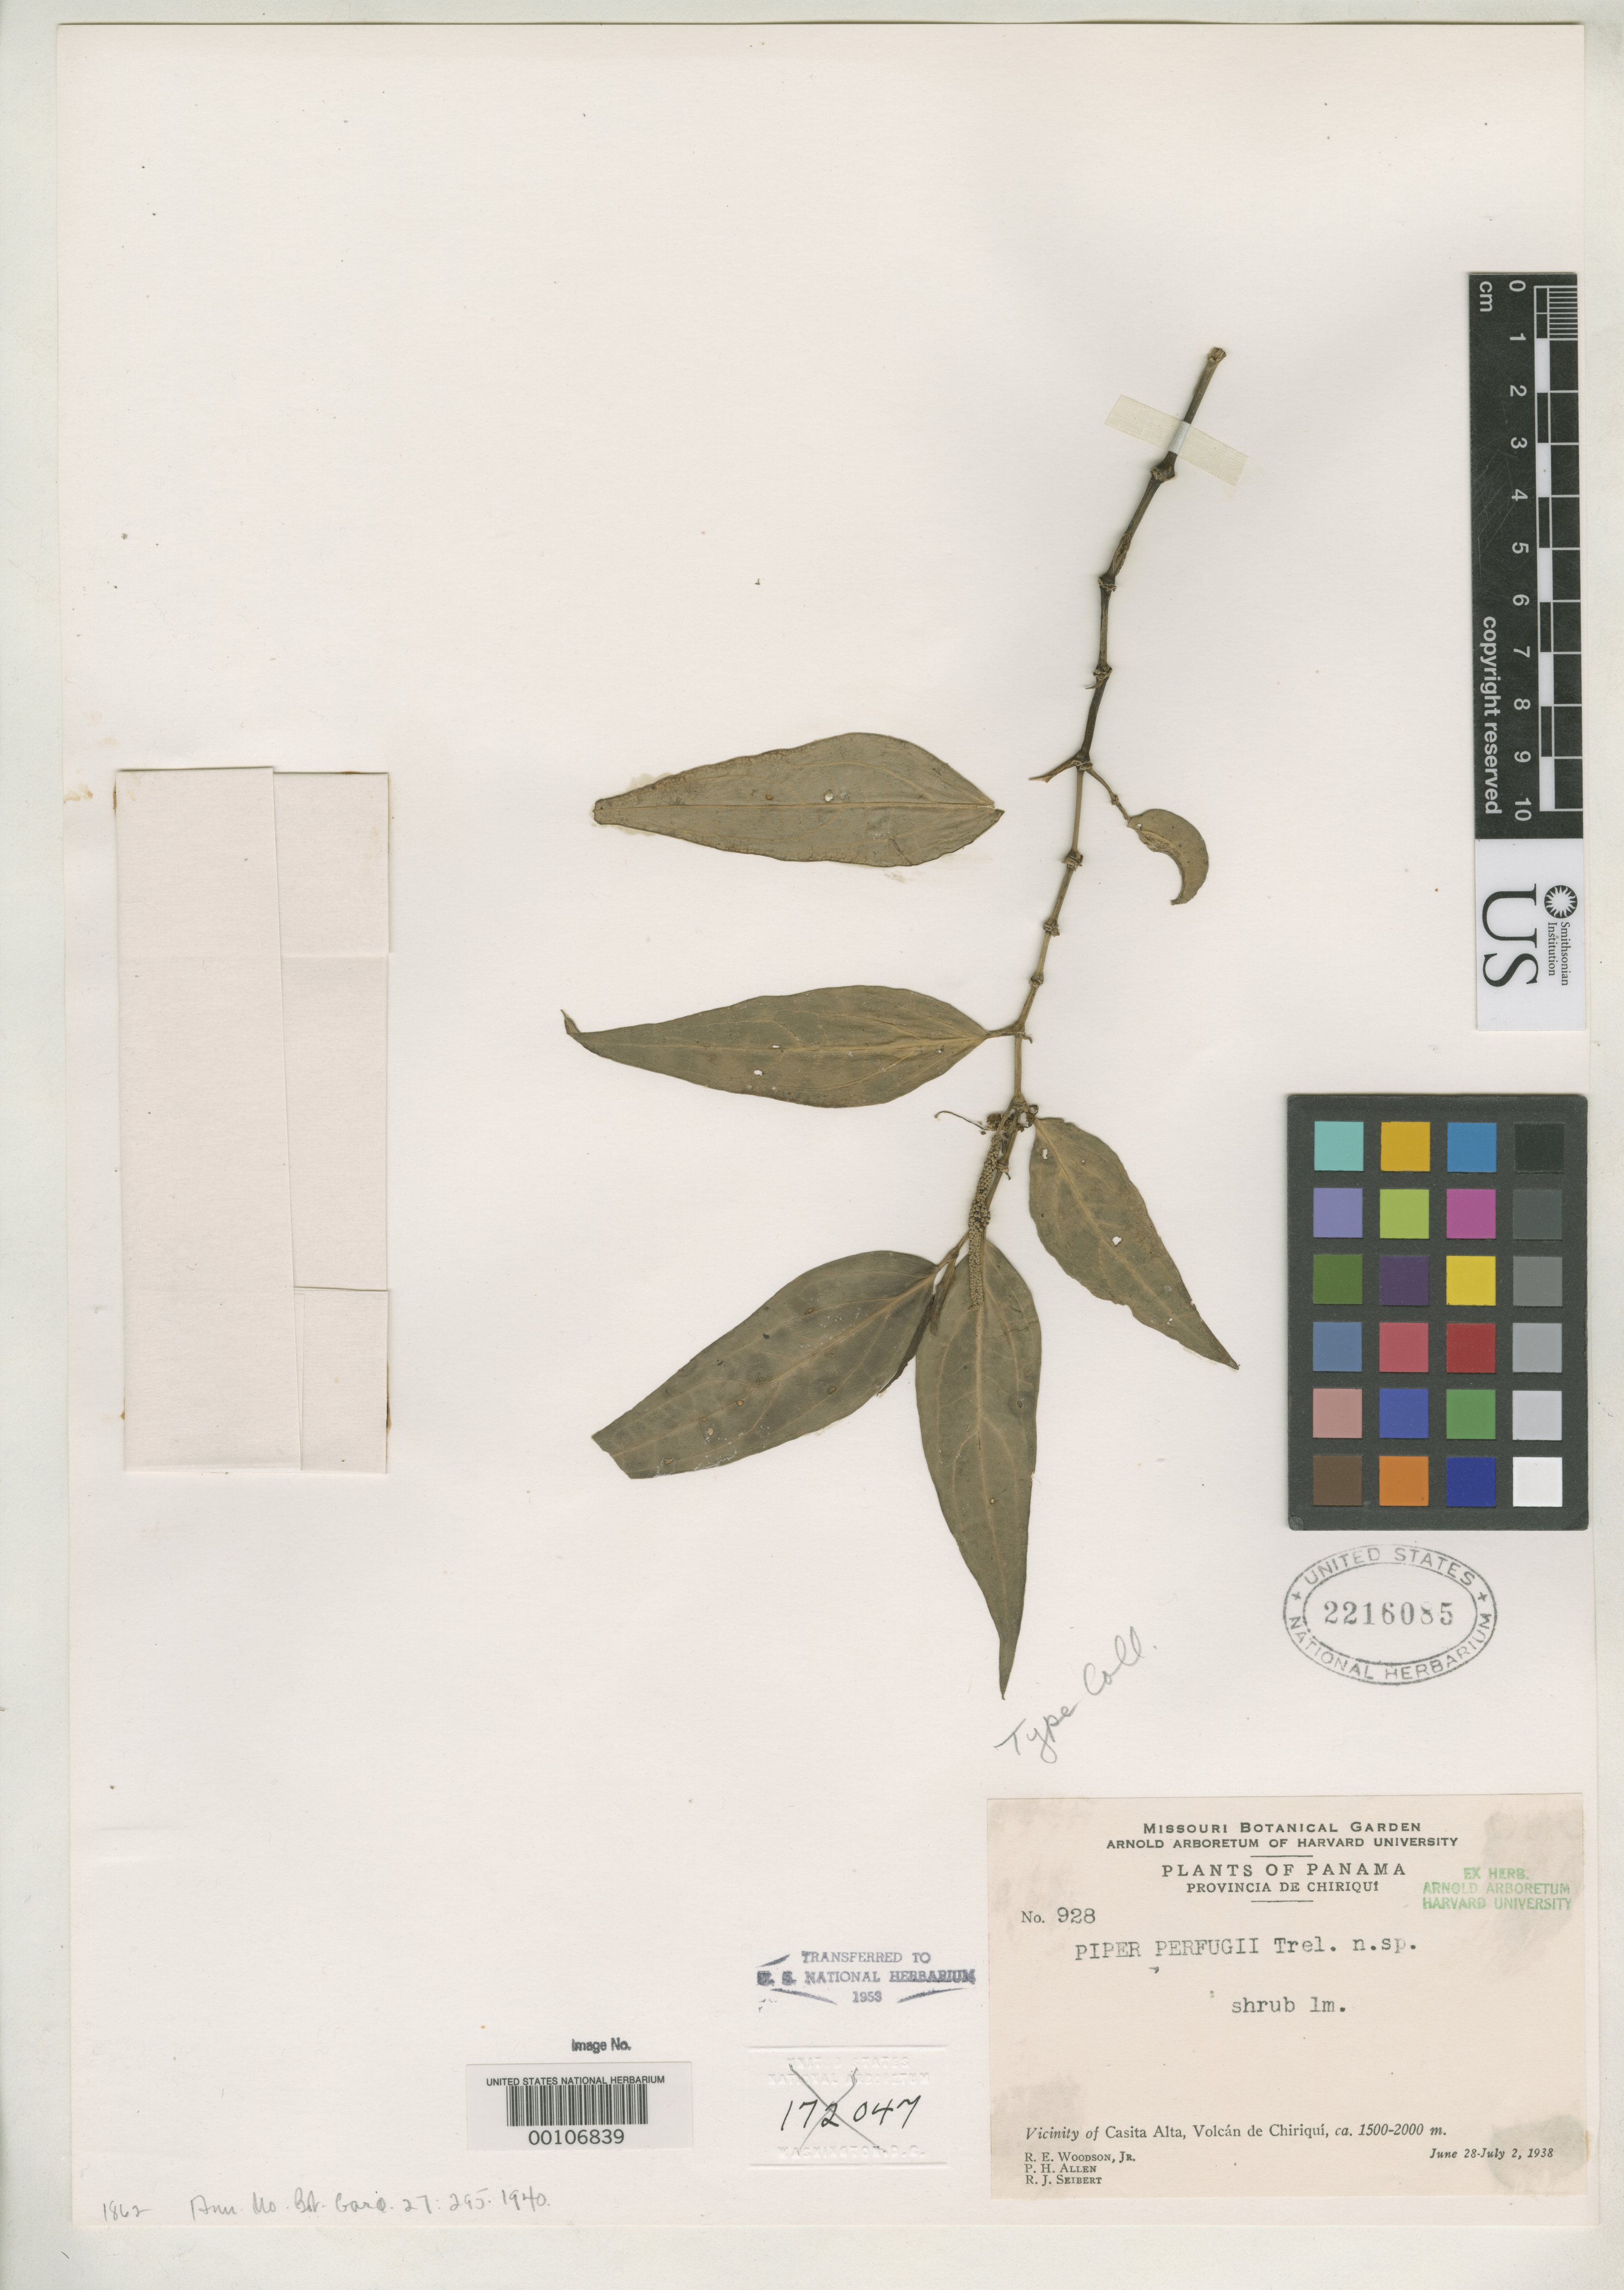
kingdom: Plantae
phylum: Tracheophyta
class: Magnoliopsida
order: Piperales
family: Piperaceae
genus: Piper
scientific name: Piper perfugii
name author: Trel. in Woodson & Schery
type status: Isotype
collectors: R. E. Woodson, P. H. Allen & R. J. Seibert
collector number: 928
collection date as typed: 28 Jun 1938 to 02 Jul 1938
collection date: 1938-06-28/1938-07-02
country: Panama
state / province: Chiriquí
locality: Vicinity of Casita Alta, Volcan de Chiriqui.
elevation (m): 1500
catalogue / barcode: US 2216085